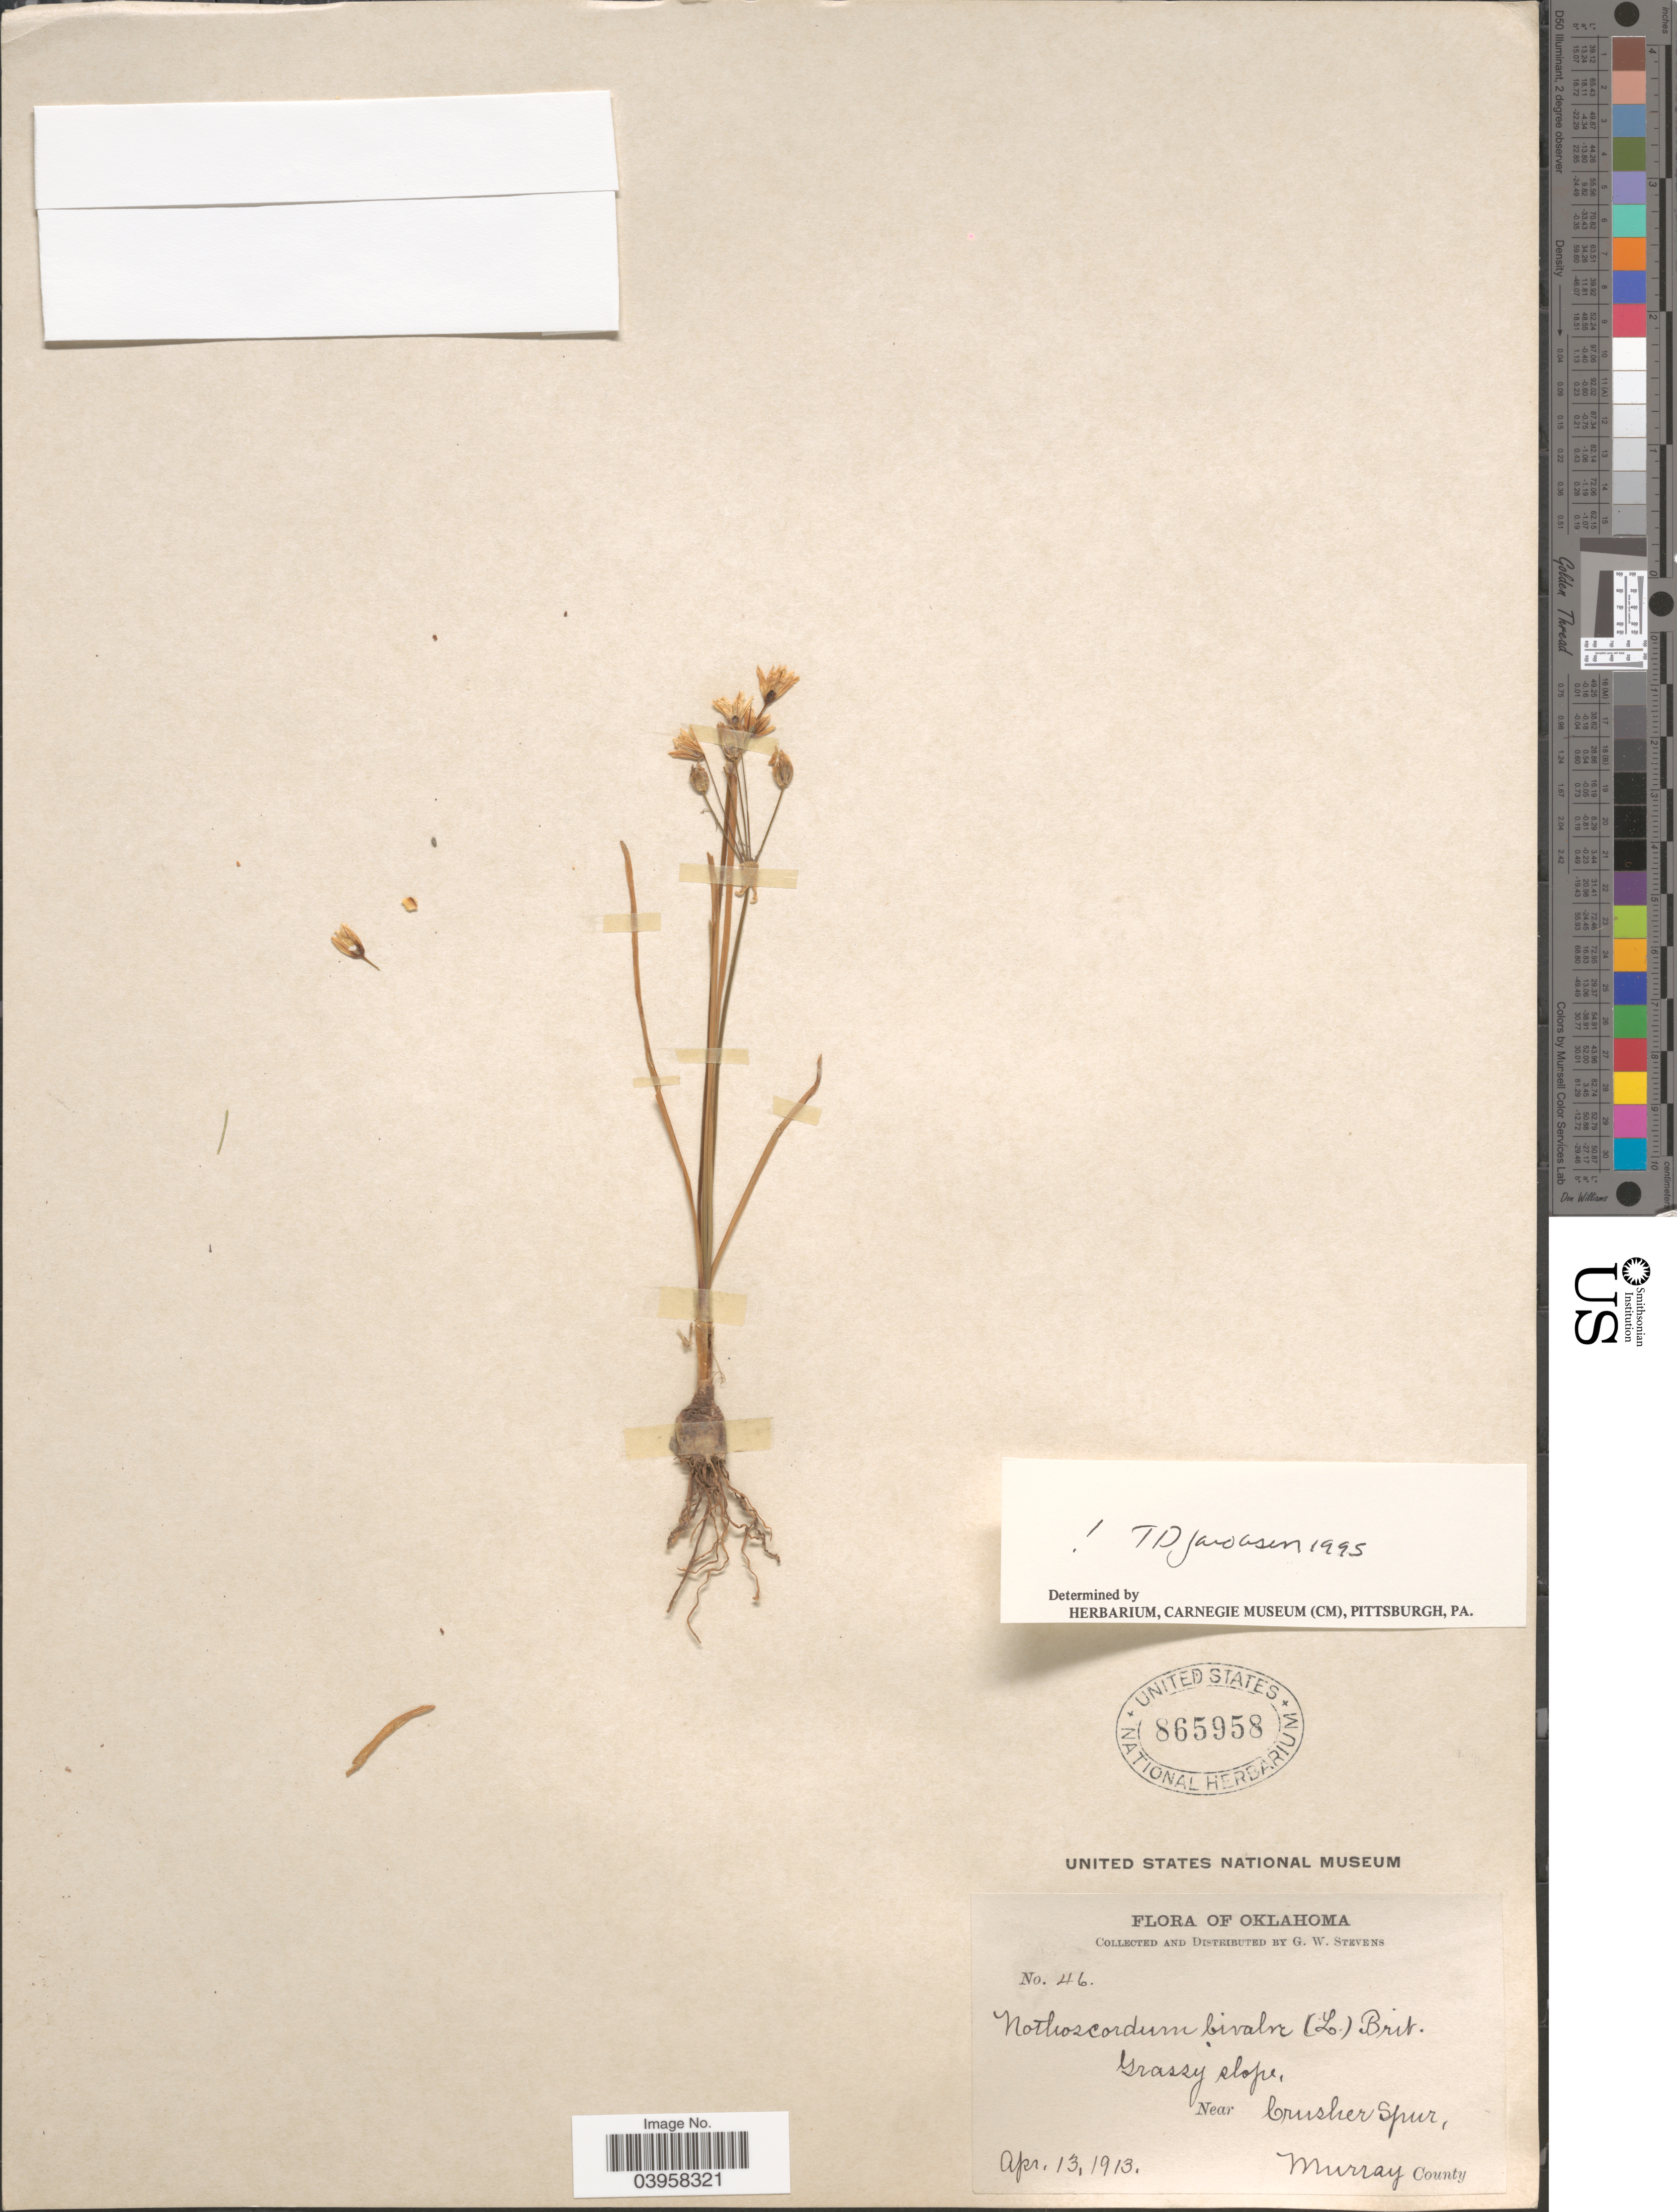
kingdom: Plantae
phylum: Tracheophyta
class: Liliopsida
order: Asparagales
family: Amaryllidaceae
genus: Nothoscordum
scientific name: Nothoscordum bivalve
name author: (L.) Britton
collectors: G. W. Stevens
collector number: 46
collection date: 1913-04-13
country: United States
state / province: Oklahoma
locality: Grassy slope, Near Crusher Spur, Murray County.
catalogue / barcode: US 865958